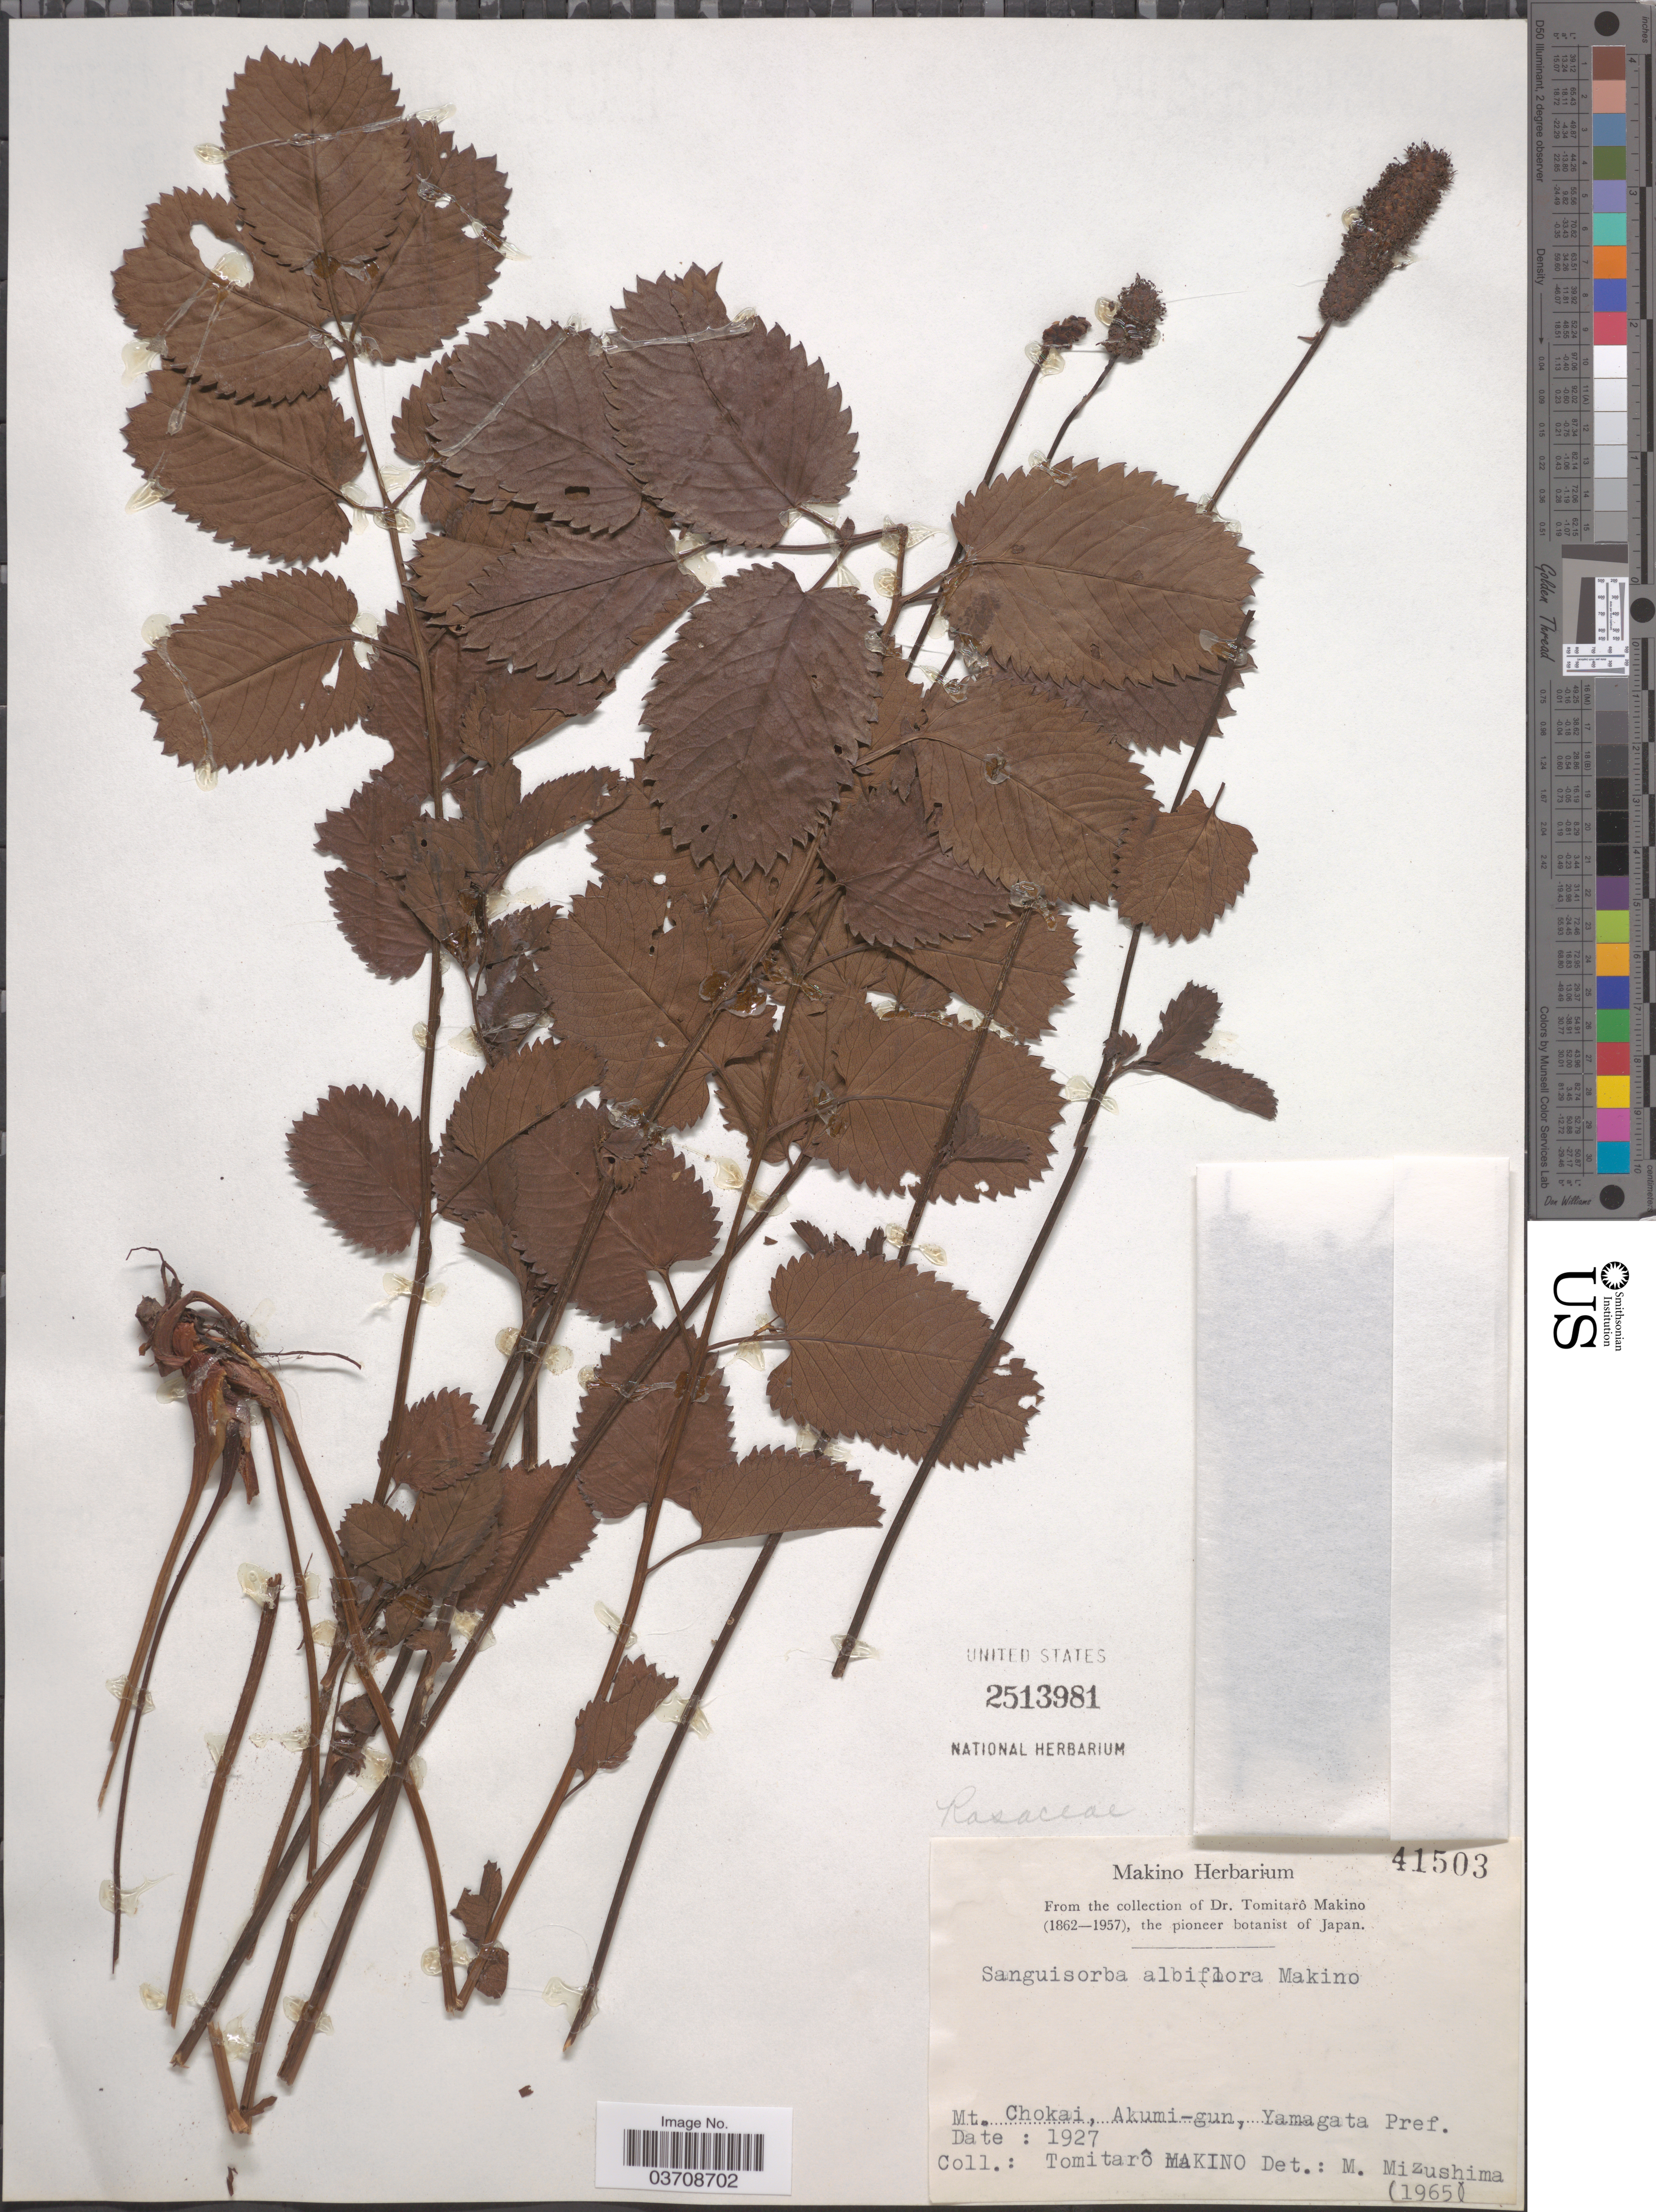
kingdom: Plantae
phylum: Tracheophyta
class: Magnoliopsida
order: Rosales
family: Rosaceae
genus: Sanguisorba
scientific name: Sanguisorba albiflora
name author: (Makino) Makino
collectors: T. Makino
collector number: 41503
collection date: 1927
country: Japan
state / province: Yamagata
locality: Mt. Chokai, Akumi-gun, Yamagata Pref.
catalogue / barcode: US 2513981